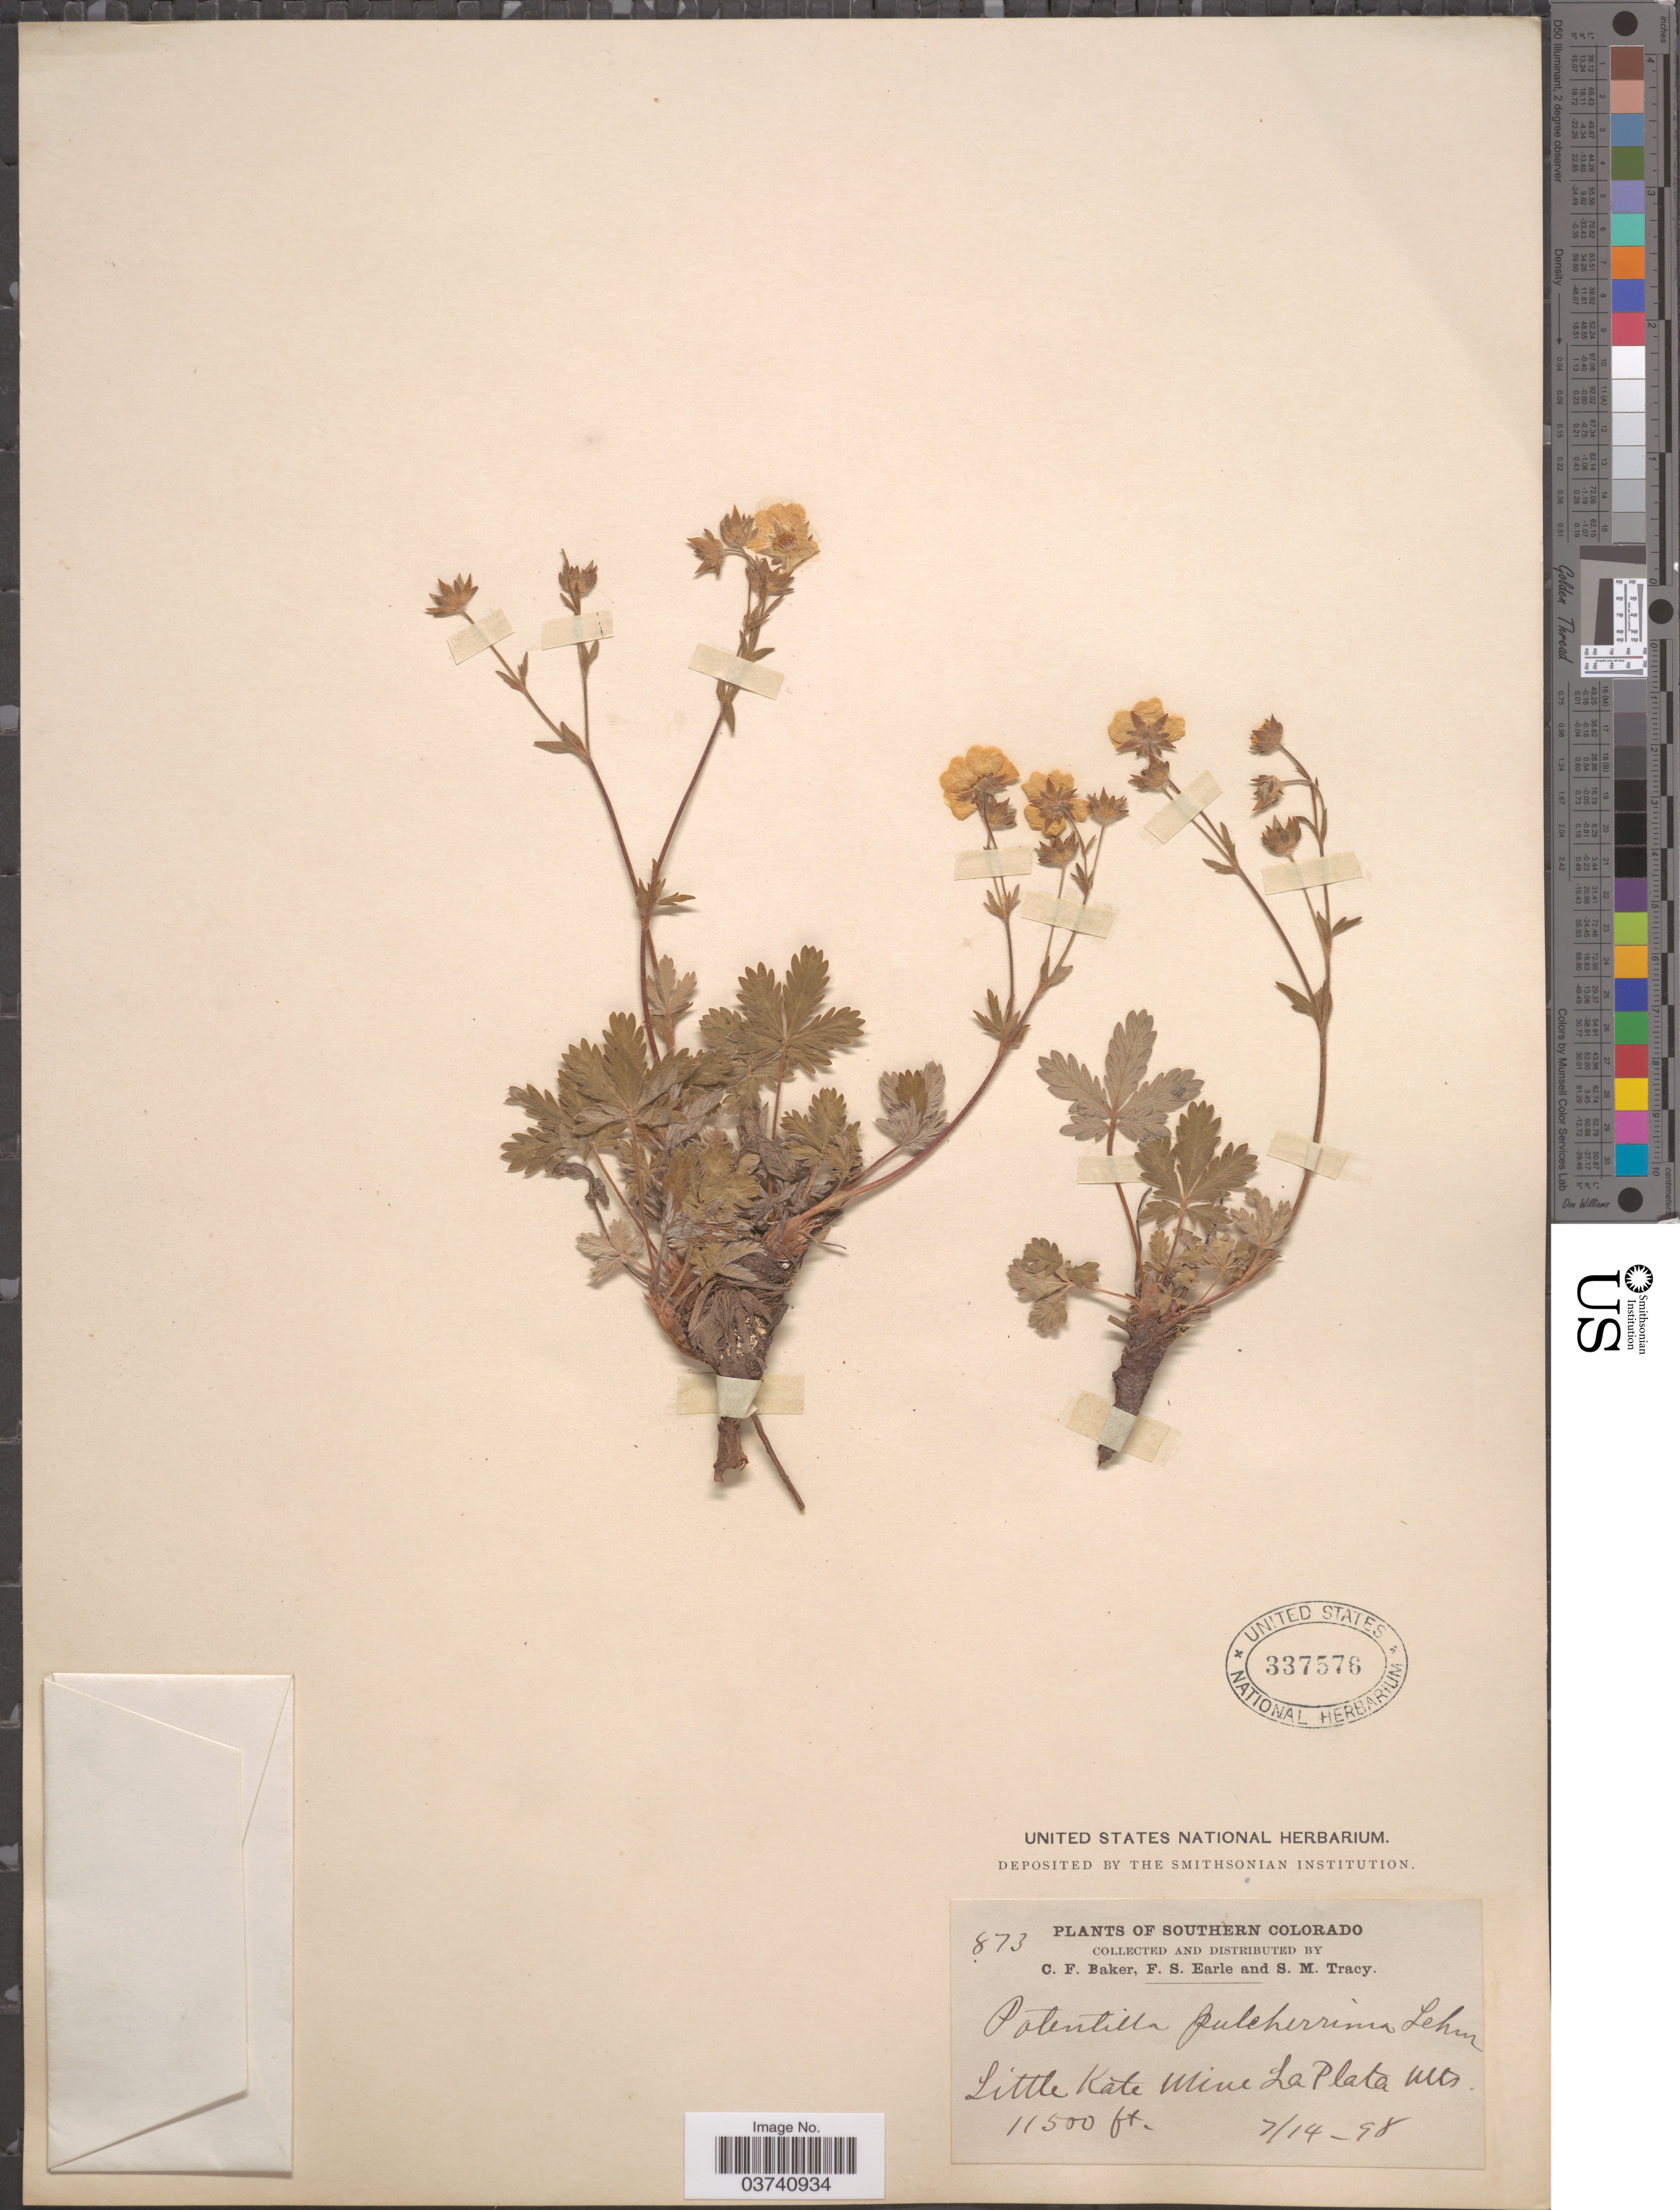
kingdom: Plantae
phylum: Tracheophyta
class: Magnoliopsida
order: Rosales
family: Rosaceae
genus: Potentilla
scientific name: Potentilla pulcherrima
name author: Lehm.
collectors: C. F. Baker, F. S. Earle & S. M. Tracy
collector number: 873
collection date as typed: Transcribed d/m/y: 14/7/98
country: United States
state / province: Colorado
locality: Southern Colorado. Little Kate Mine, La Plata Mts.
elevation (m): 3505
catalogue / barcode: US 337576